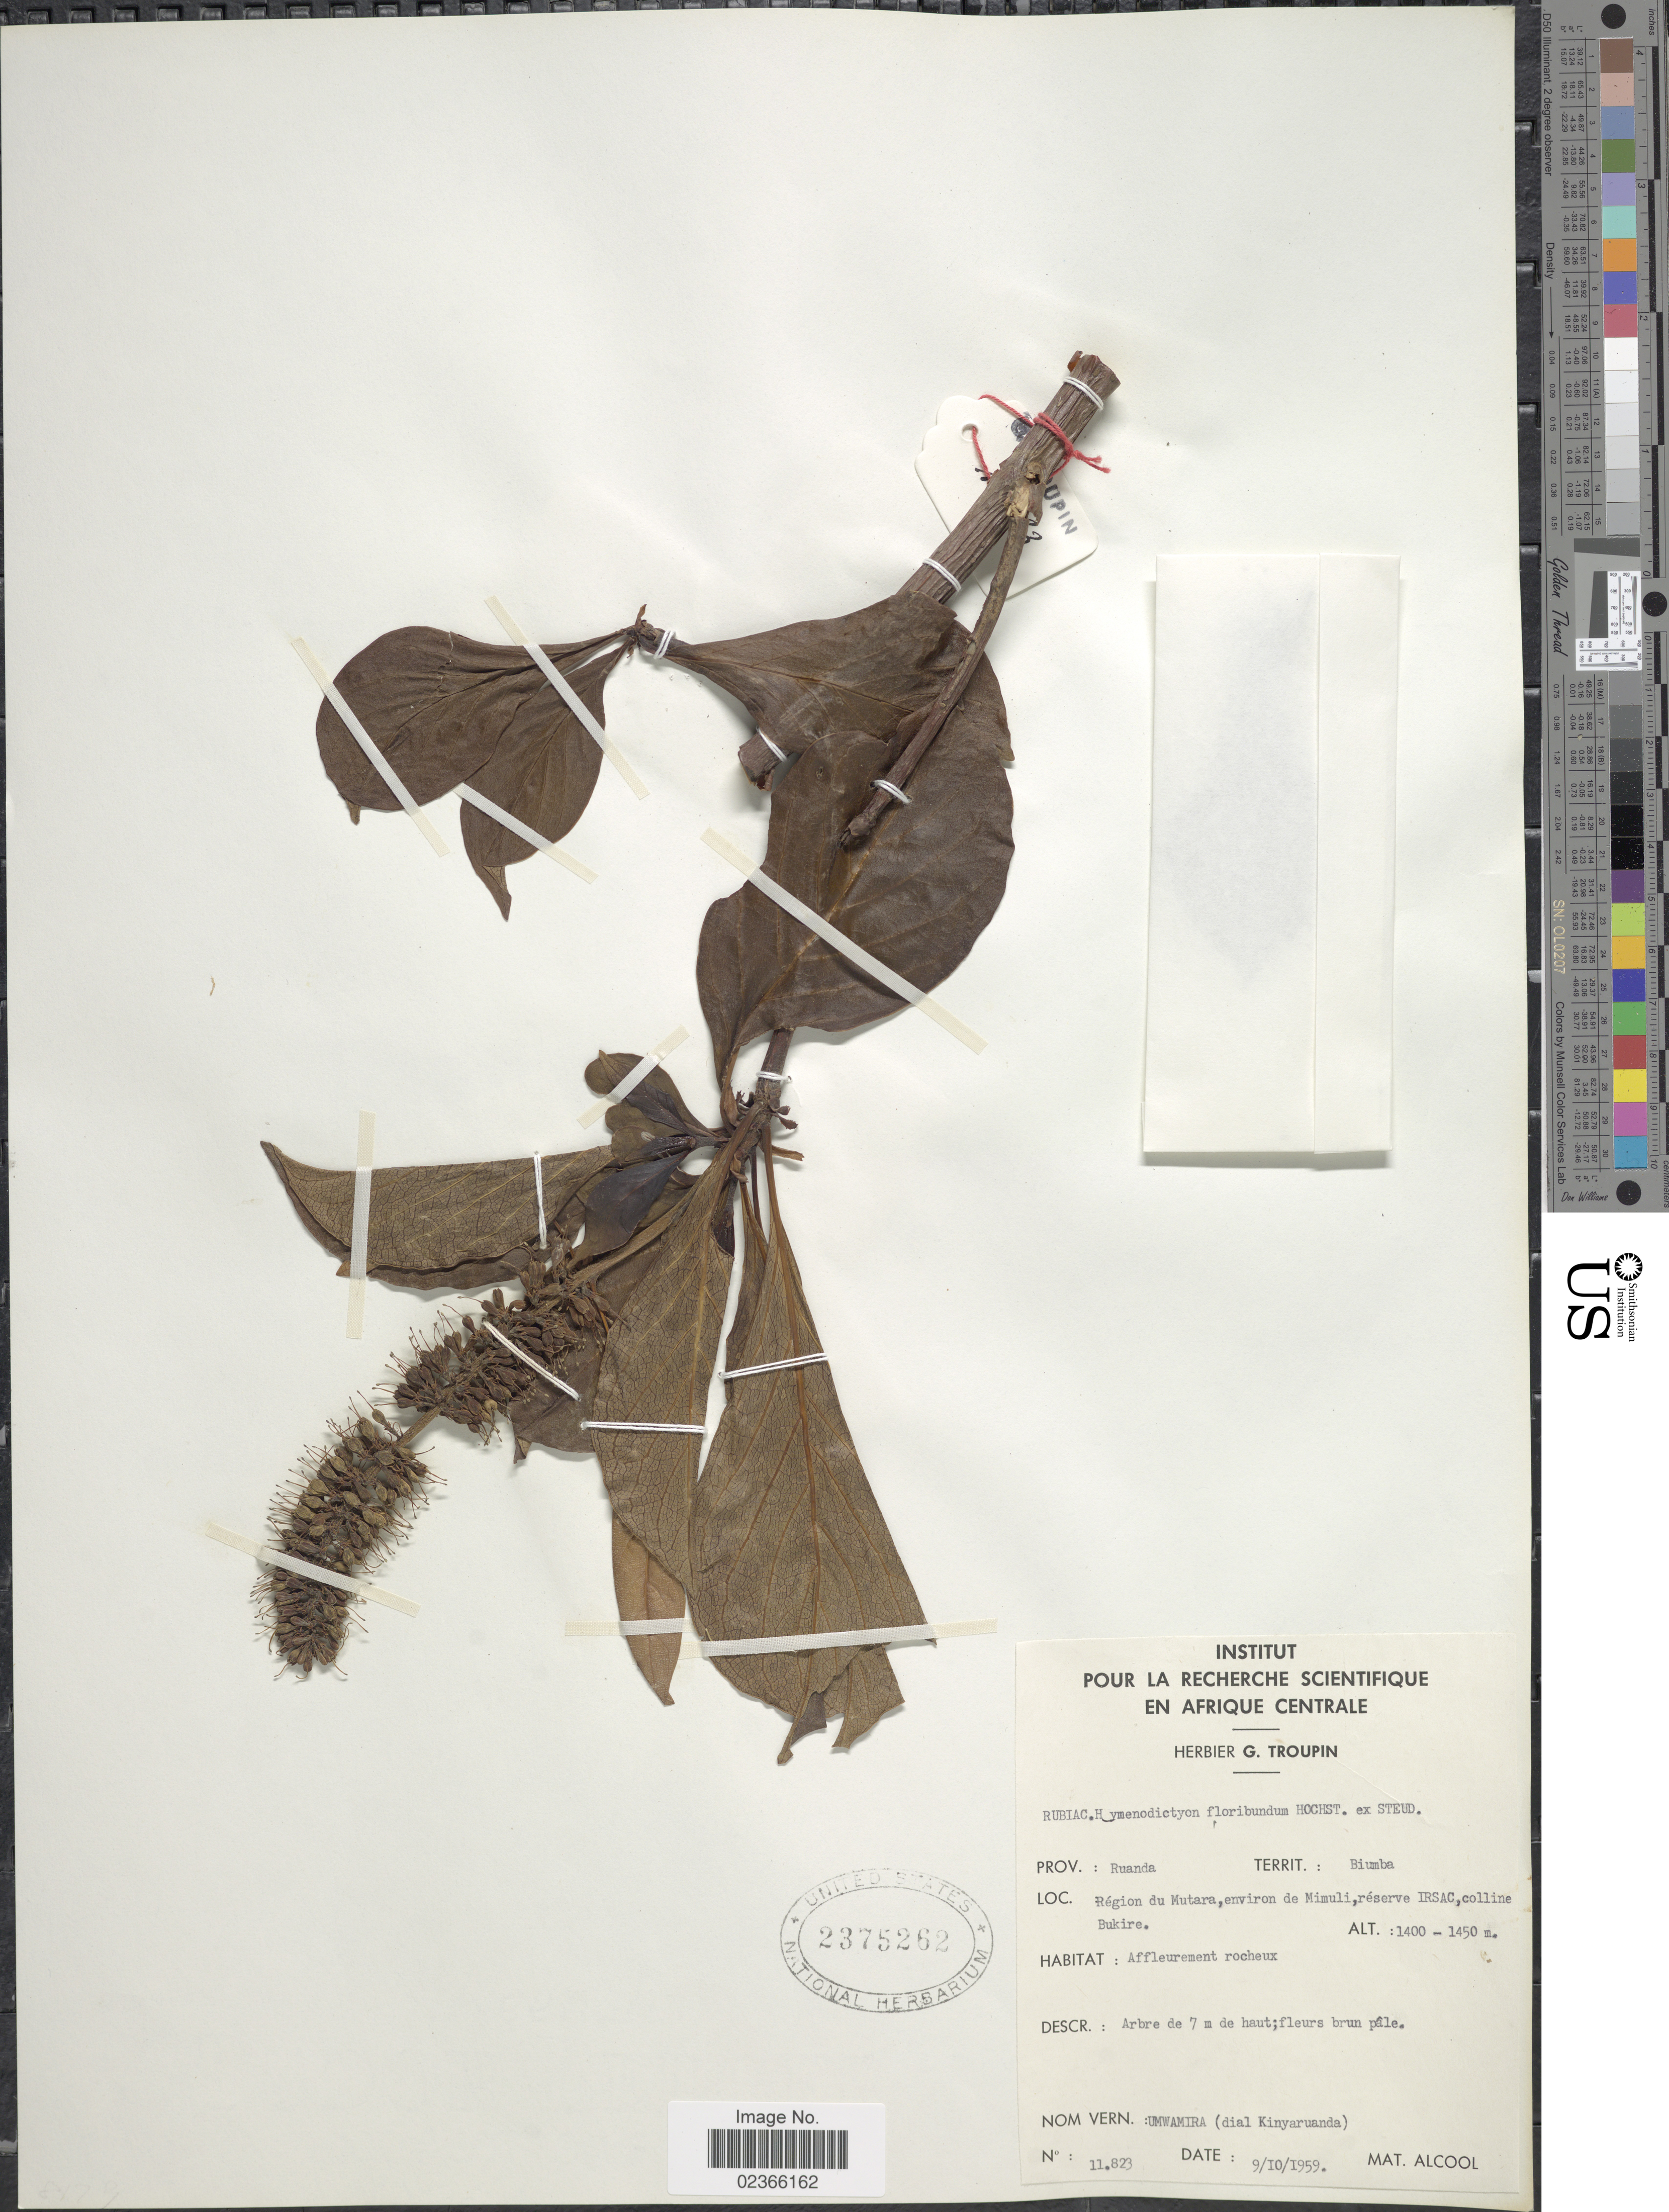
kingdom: Plantae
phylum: Tracheophyta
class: Magnoliopsida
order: Gentianales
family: Rubiaceae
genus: Hymenodictyon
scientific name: Hymenodictyon floribundum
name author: (Hochst. ex Steud.) B.L. Rob.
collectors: M. Alcool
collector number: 11823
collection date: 1959-10-09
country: Rwanda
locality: Prov.: Ruanda, Territ.: Biumba. region du Mutara, environ de Mimuli, reserve IRSAC, colline Bukire.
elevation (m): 1400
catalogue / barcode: US 2375262